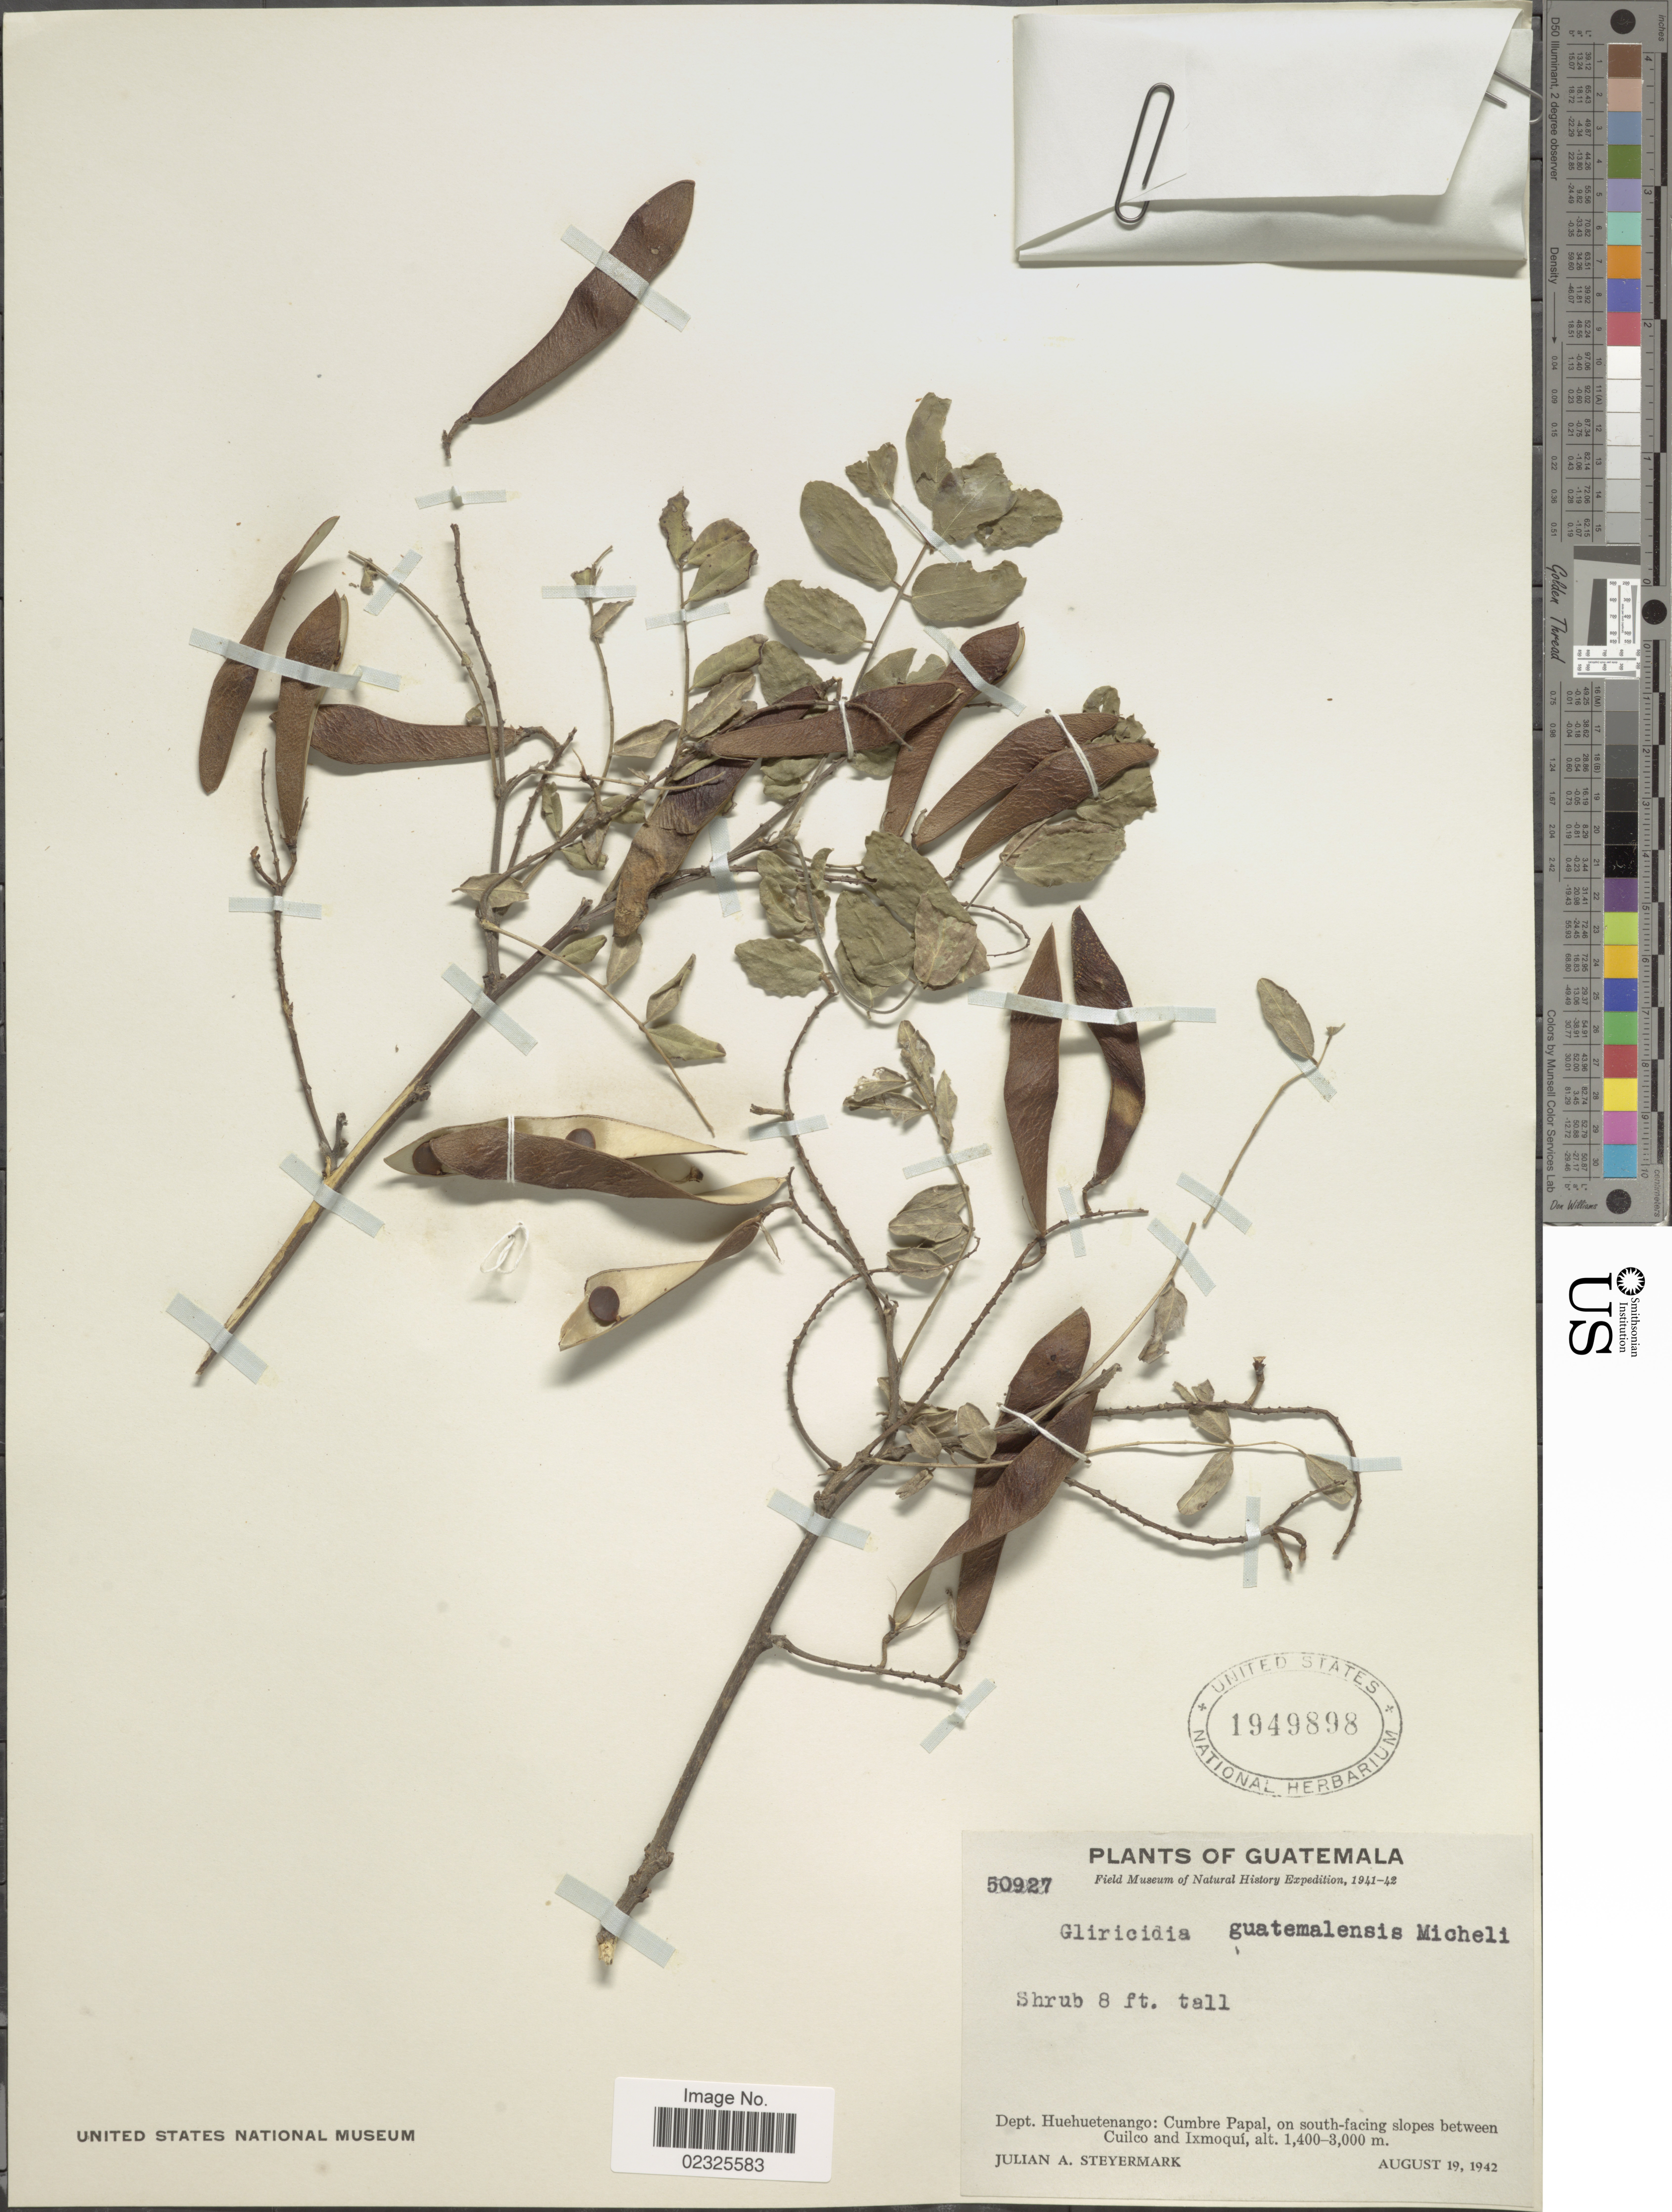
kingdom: Plantae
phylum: Tracheophyta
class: Magnoliopsida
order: Fabales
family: Fabaceae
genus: Gliricidia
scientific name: Gliricidia ehrenbergii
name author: (Schltdl.) Rydb.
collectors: J. Steyermark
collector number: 50927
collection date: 1942-08-19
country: Guatemala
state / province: Huehuetenango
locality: Cumbre Papal, on south-facing slopes between Cuilco and Ixmoquí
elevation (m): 1400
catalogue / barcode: US 1949898